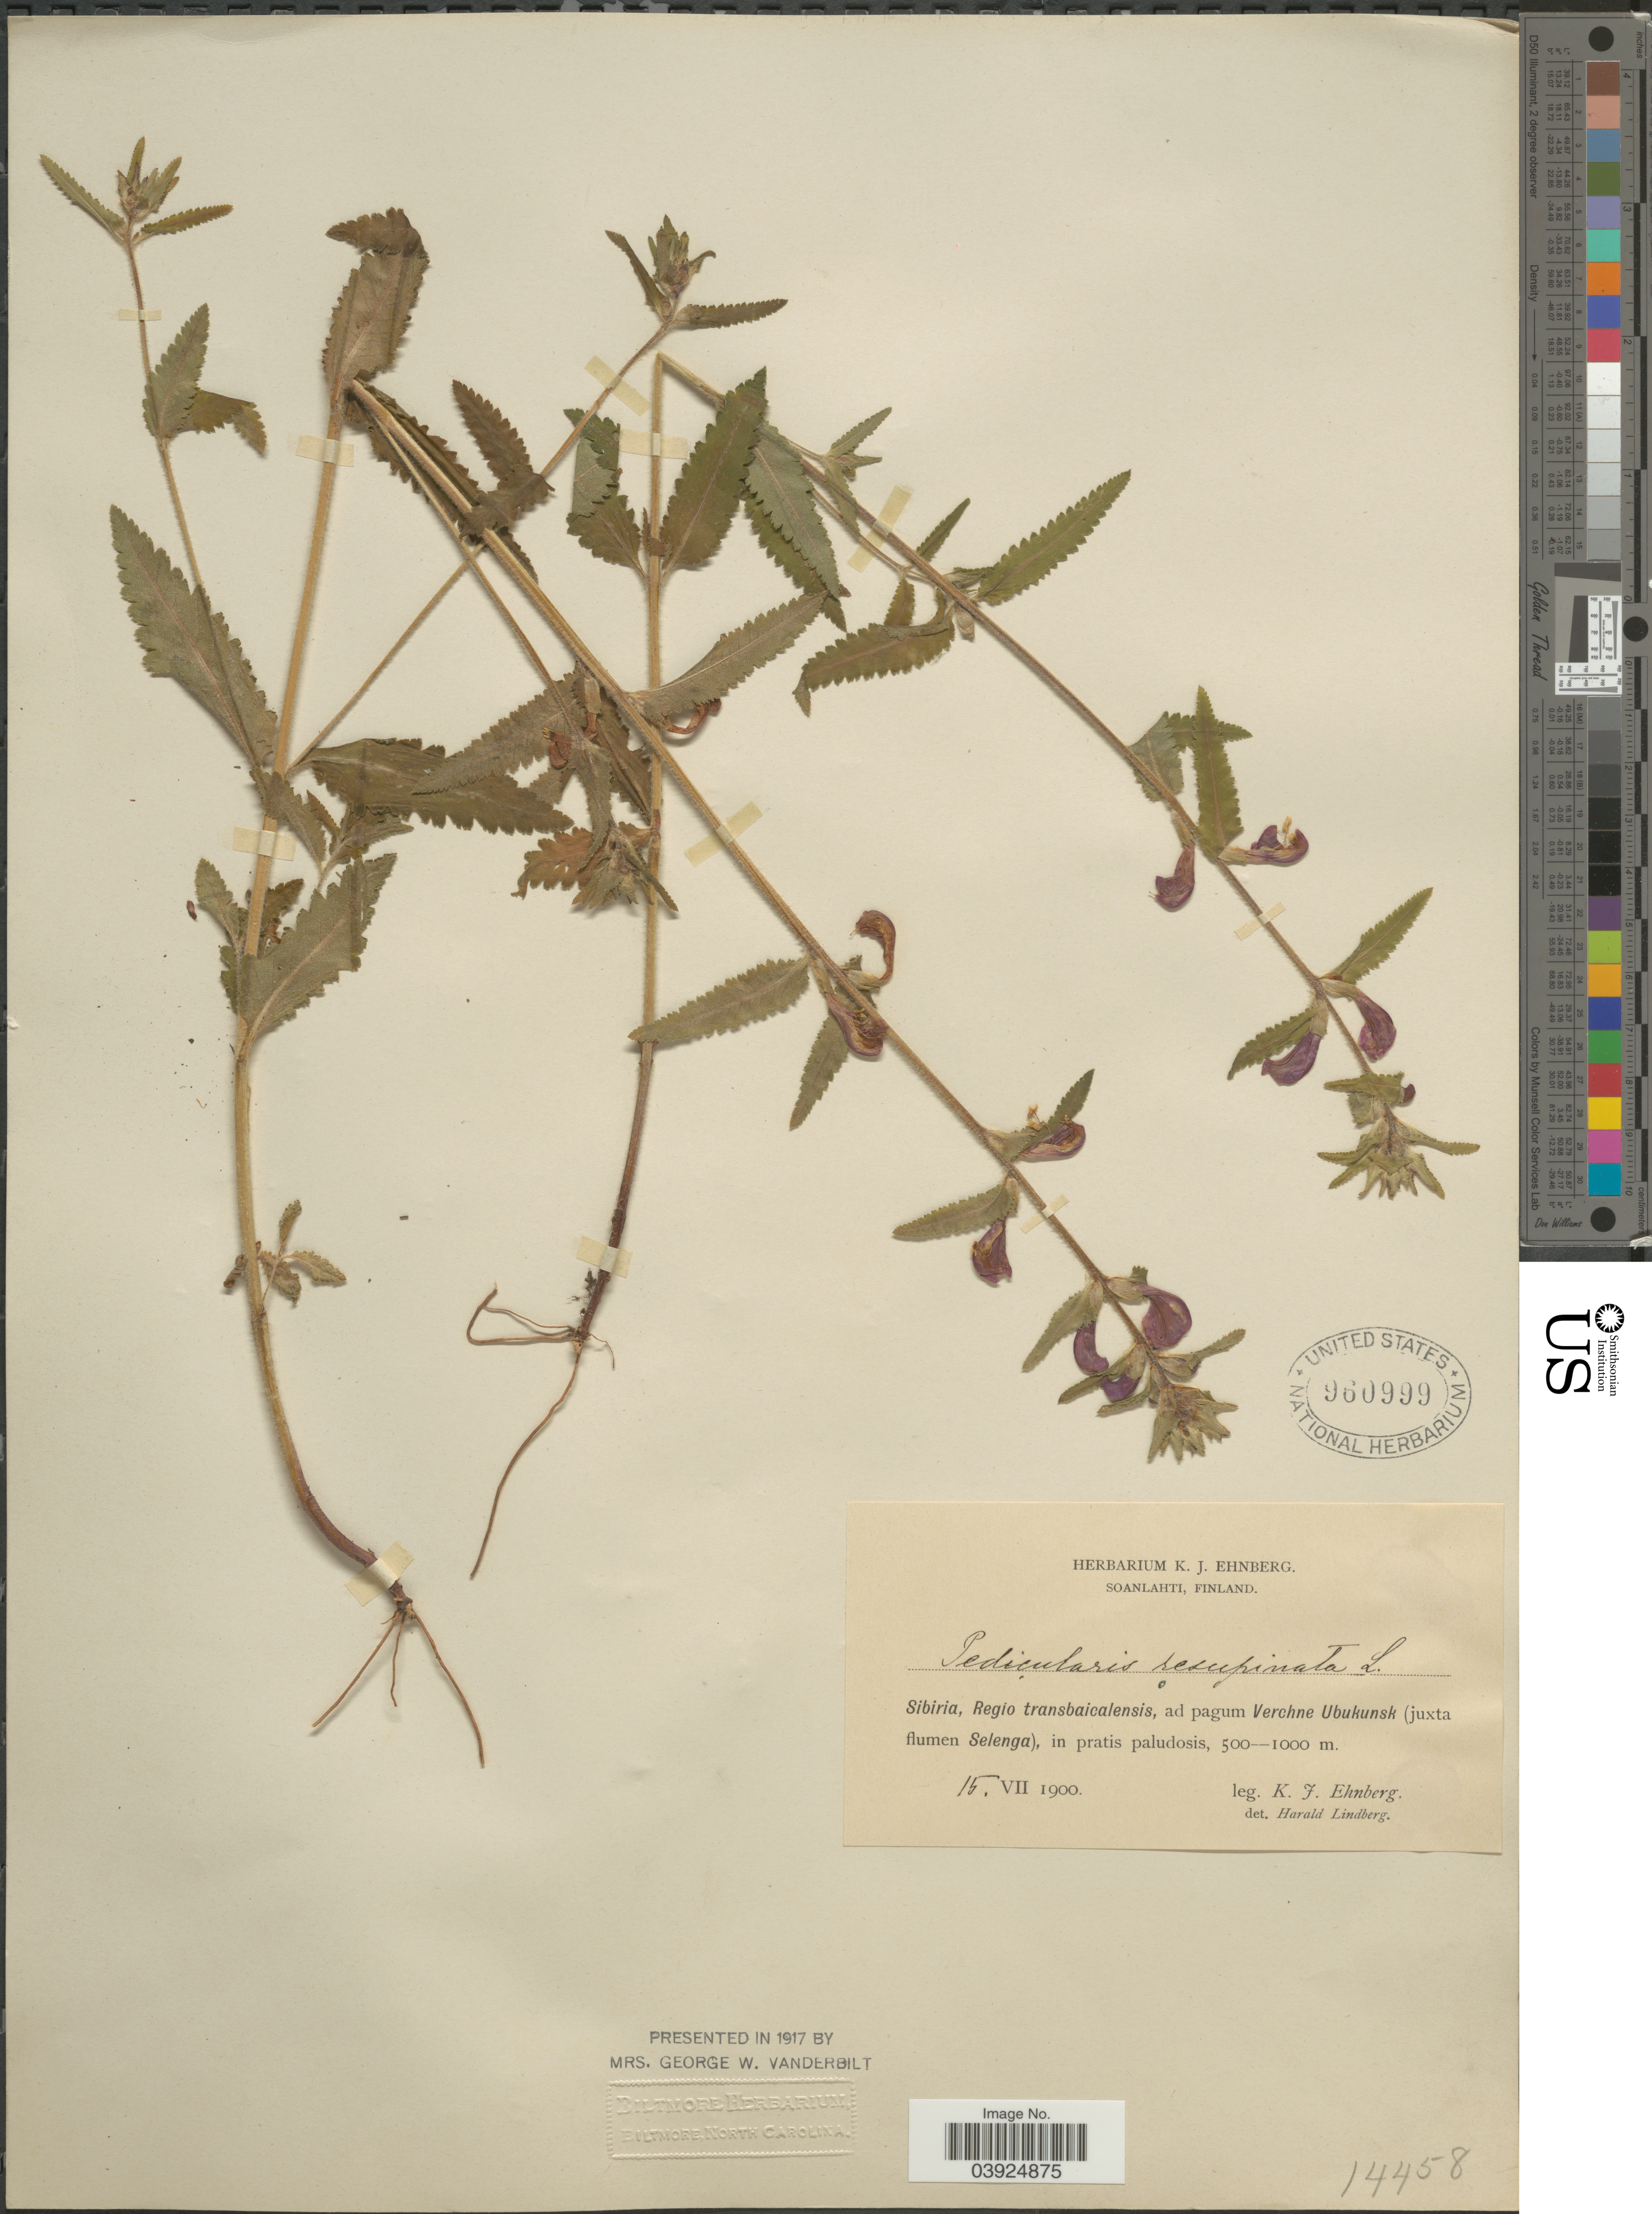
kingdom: Plantae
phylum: Tracheophyta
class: Magnoliopsida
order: Lamiales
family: Orobanchaceae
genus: Pedicularis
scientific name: Pedicularis resupinata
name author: L.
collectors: K. Ehnberg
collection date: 1900-07-15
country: Mongolia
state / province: Selenge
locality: Sibiria, Regio transbaicalensis, ad pagum Verchne Ubukunsk (juxta flumen Selenga), in pratis pludosis.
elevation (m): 500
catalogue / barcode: US 960999